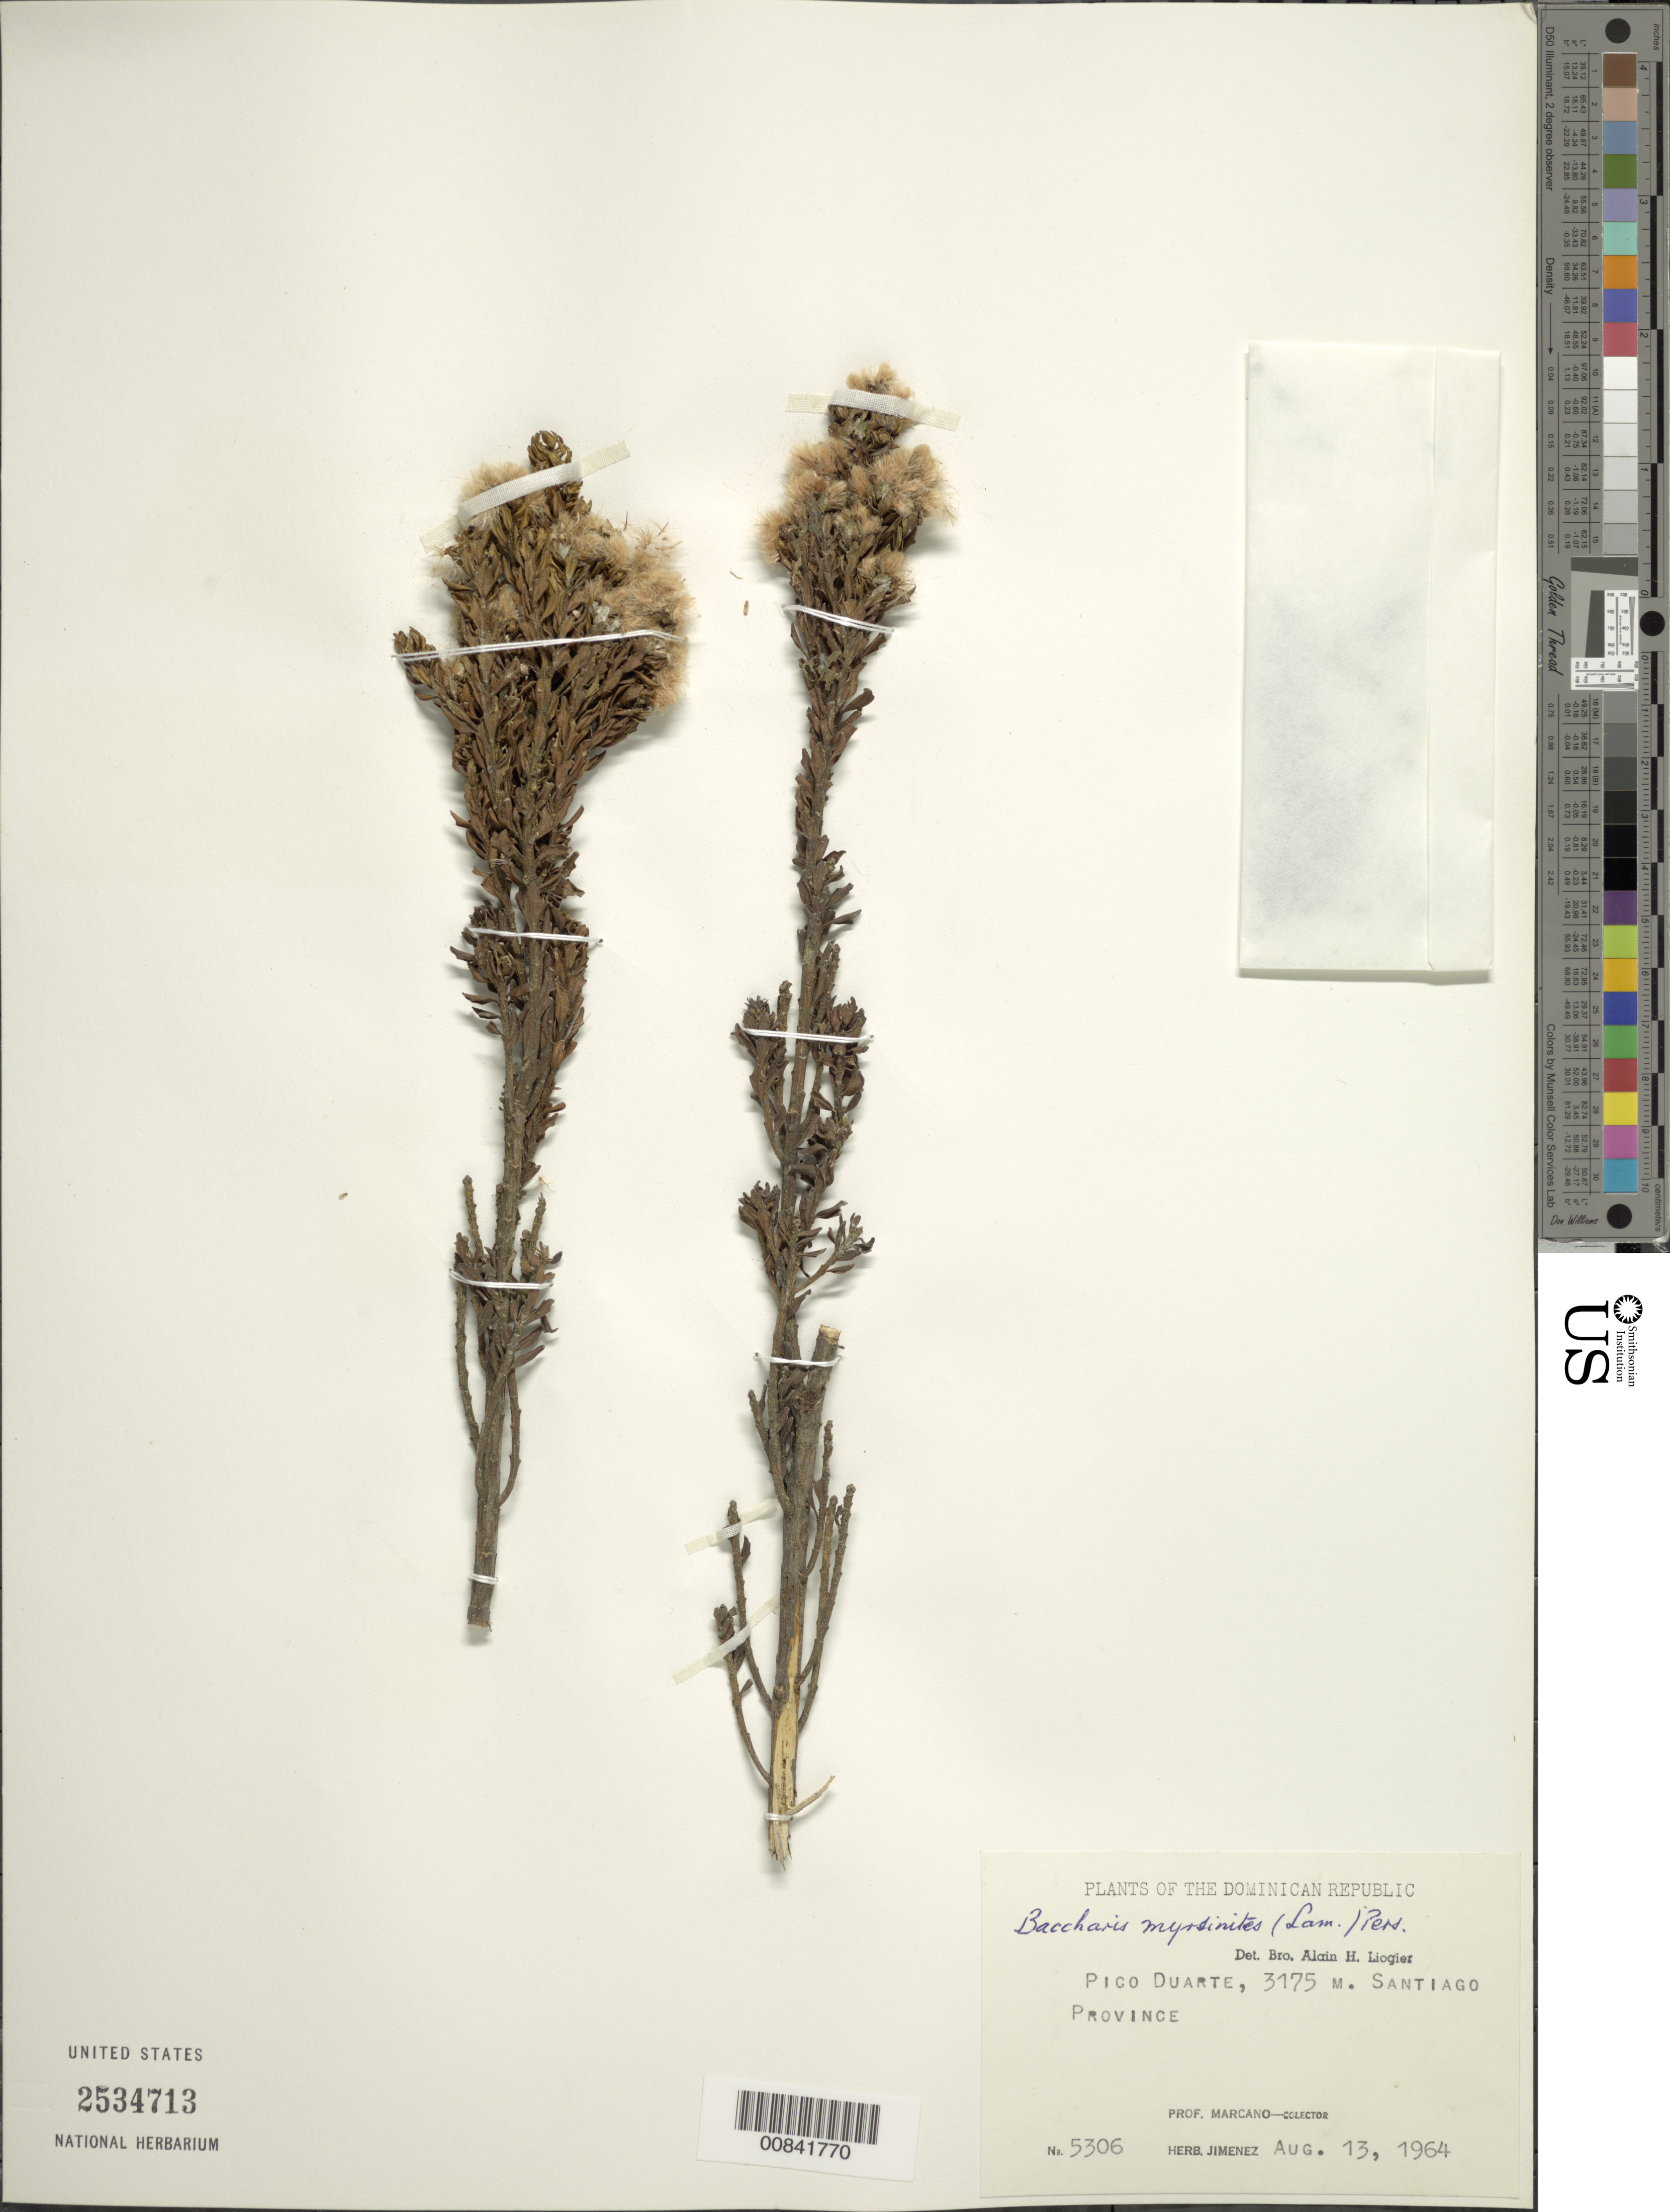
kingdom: Plantae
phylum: Tracheophyta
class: Magnoliopsida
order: Asterales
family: Asteraceae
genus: Baccharis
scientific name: Baccharis myrsinites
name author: Pers.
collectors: J. J. Jiménez Almonte & E. J. Marcano F.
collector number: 5306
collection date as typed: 13 Aug 1964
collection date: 1964-08-13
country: Dominican Republic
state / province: Santiago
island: Hispaniola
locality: Pico Duarte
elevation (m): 3175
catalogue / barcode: US 2534713